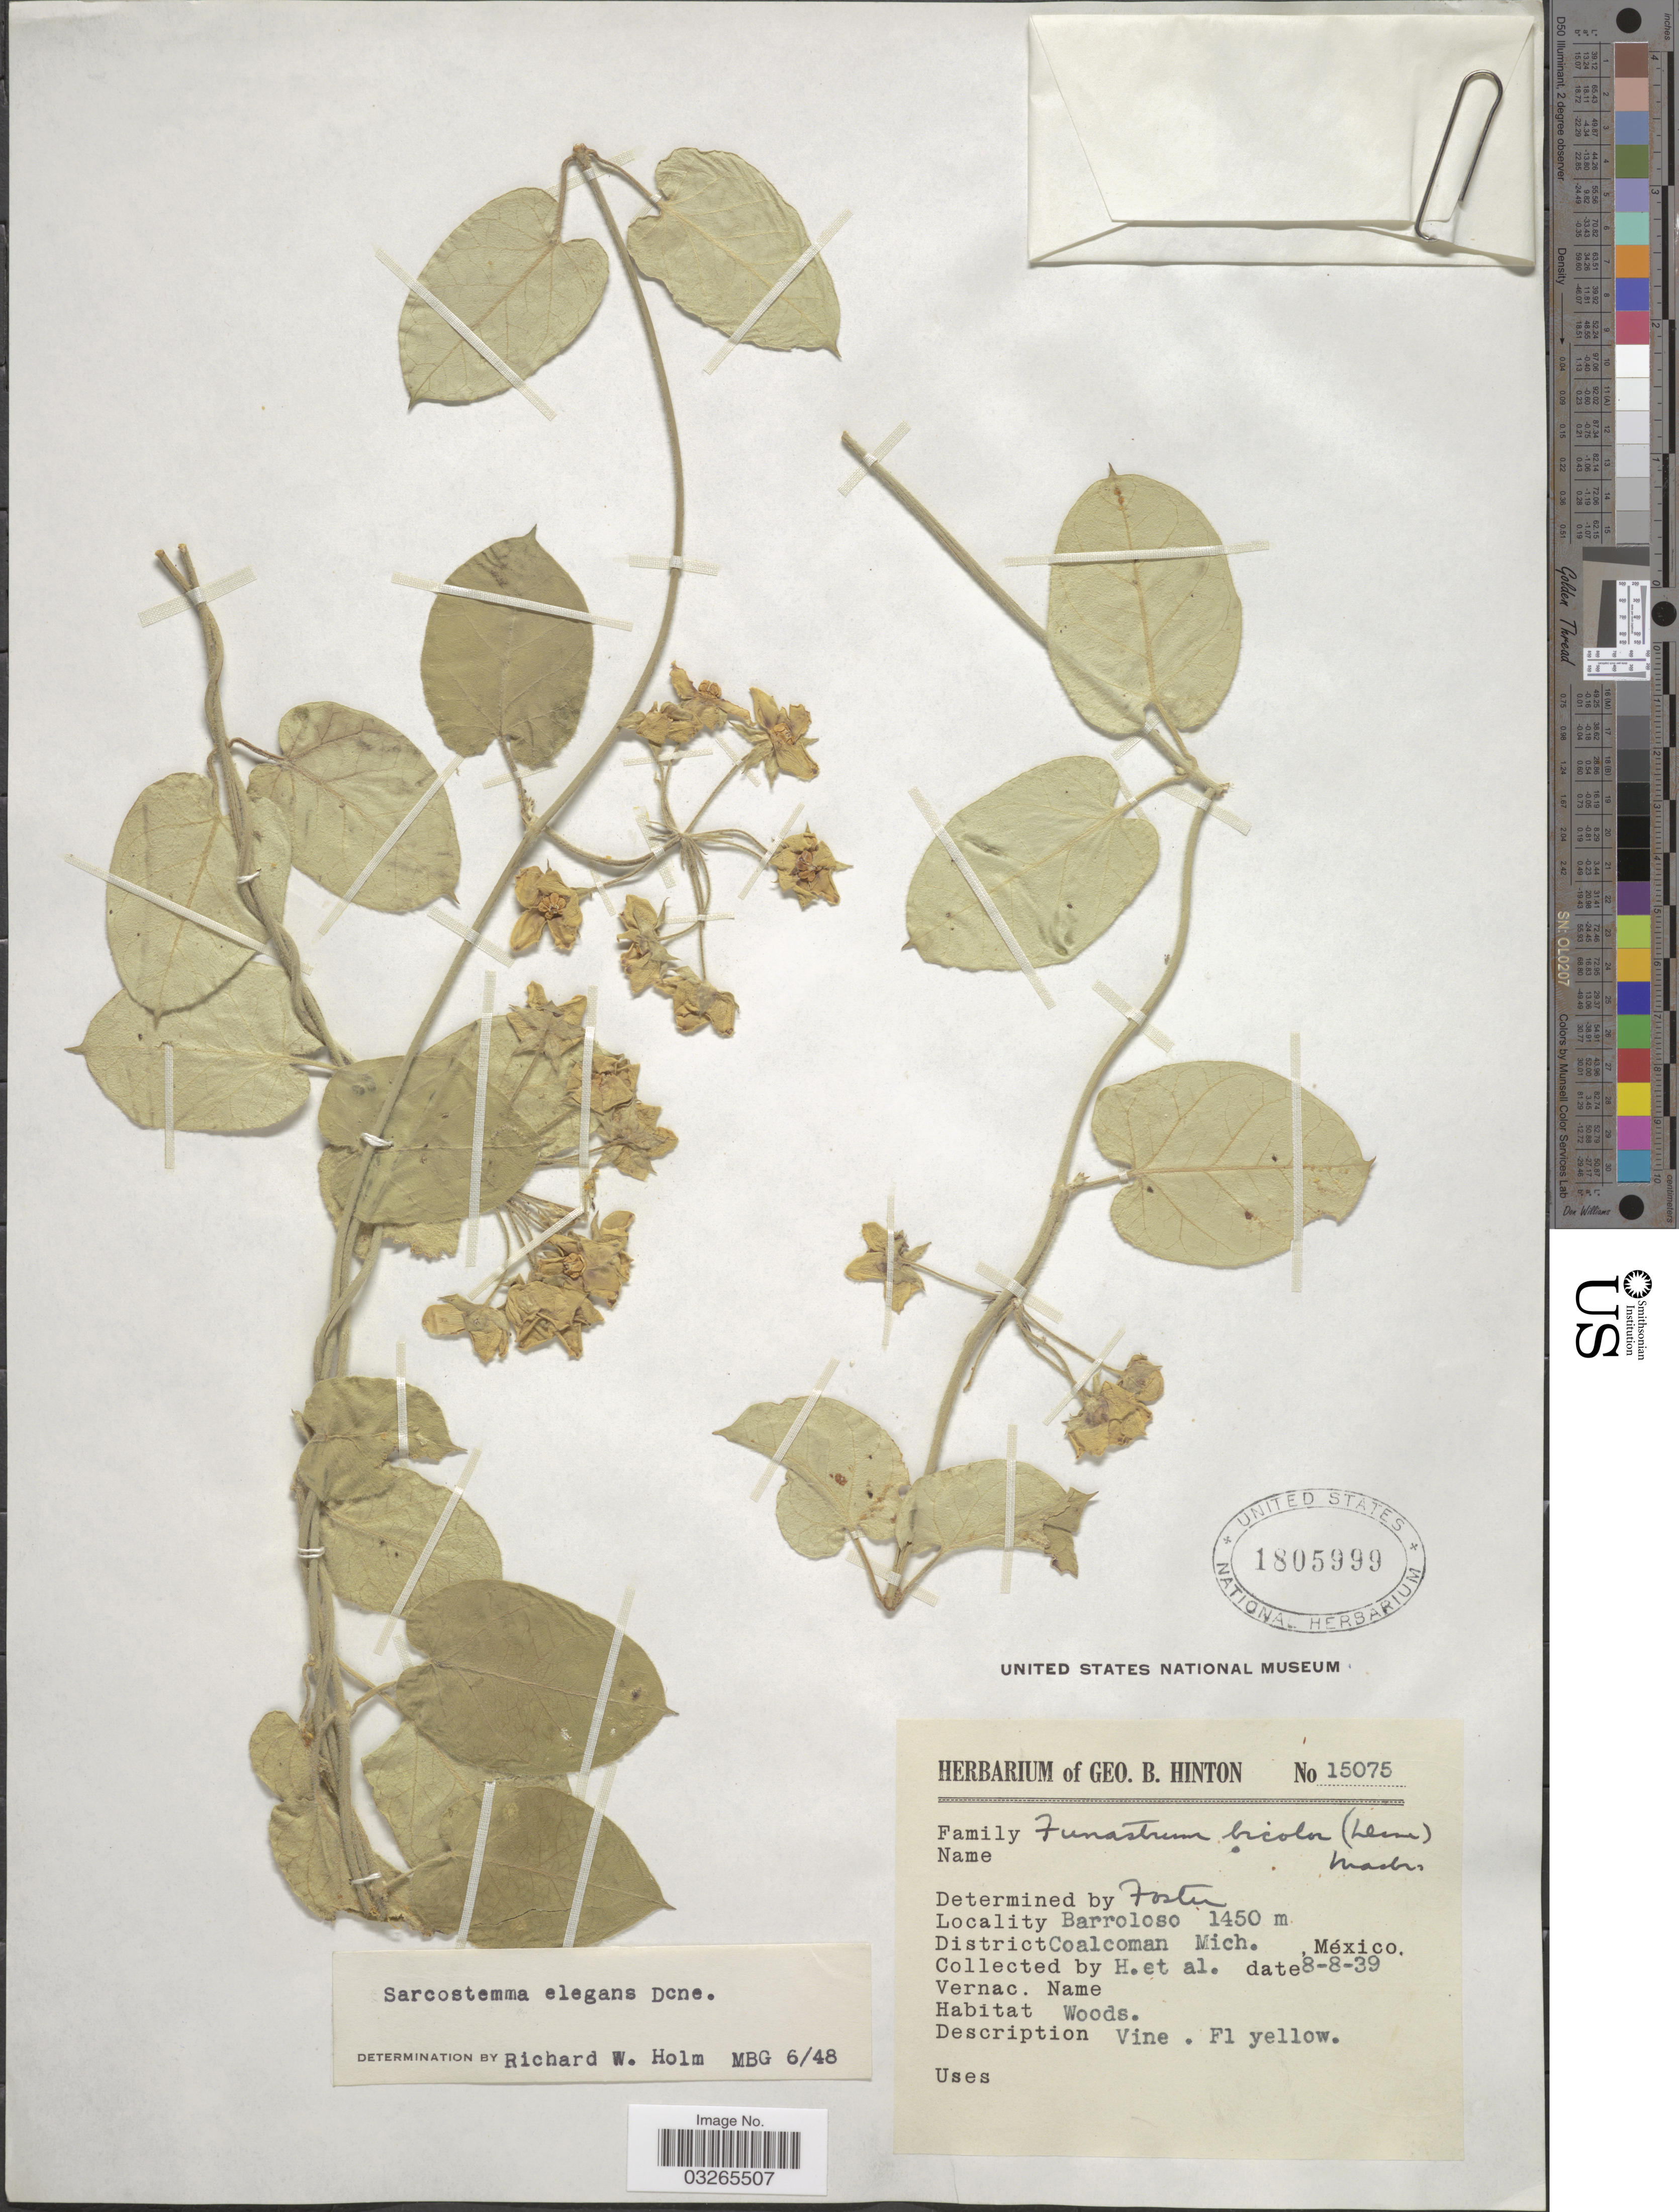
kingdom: Plantae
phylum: Tracheophyta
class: Magnoliopsida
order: Gentianales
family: Apocynaceae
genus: Sarcostemma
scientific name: Sarcostemma elegans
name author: Decne.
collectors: G. B. Hinton & et al.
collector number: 15075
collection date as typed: Transcribed d/m/y: 8/8/39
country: Mexico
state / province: Michoacán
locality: Barroloso, District Coalcoman, Mich., México.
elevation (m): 1450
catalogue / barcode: US 1805999